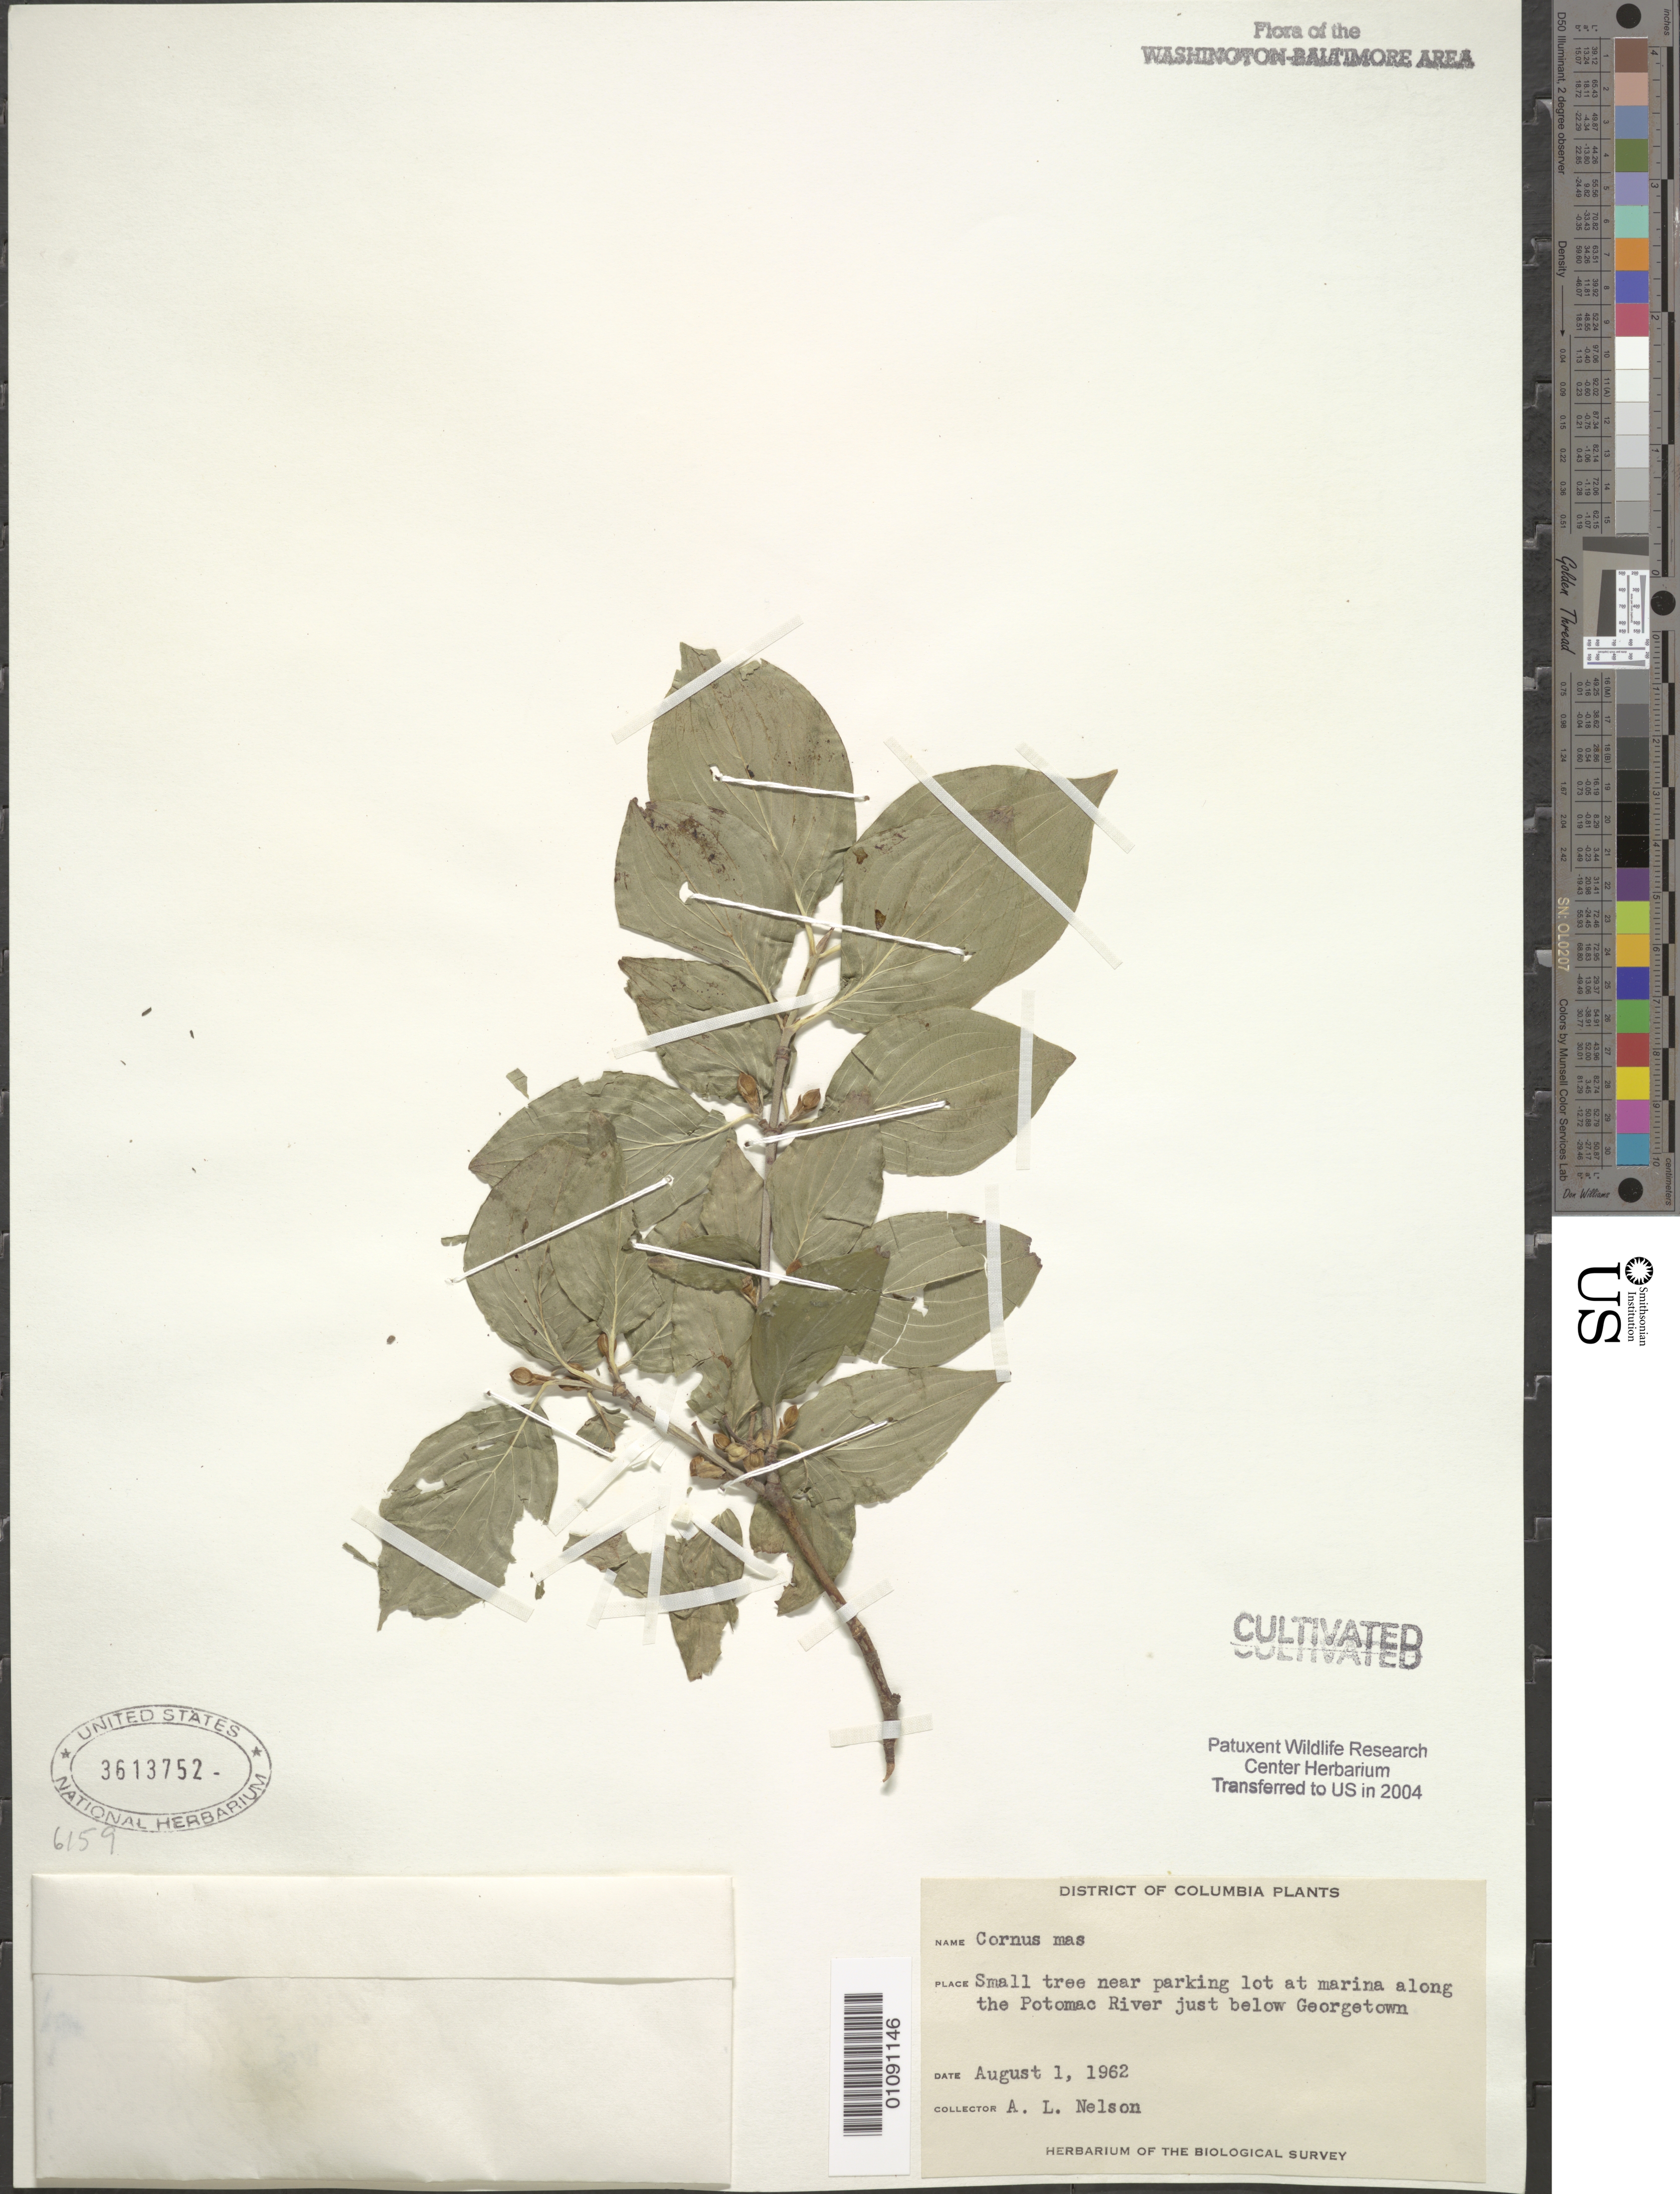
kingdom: Plantae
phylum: Tracheophyta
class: Magnoliopsida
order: Cornales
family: Cornaceae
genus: Cornus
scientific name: Cornus mas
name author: L.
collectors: A. L. Nelson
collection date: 1962-08-01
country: United States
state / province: District of Columbia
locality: Potomac River just below Georgetown. Small tree near parking lot at marina.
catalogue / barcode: US 3613752